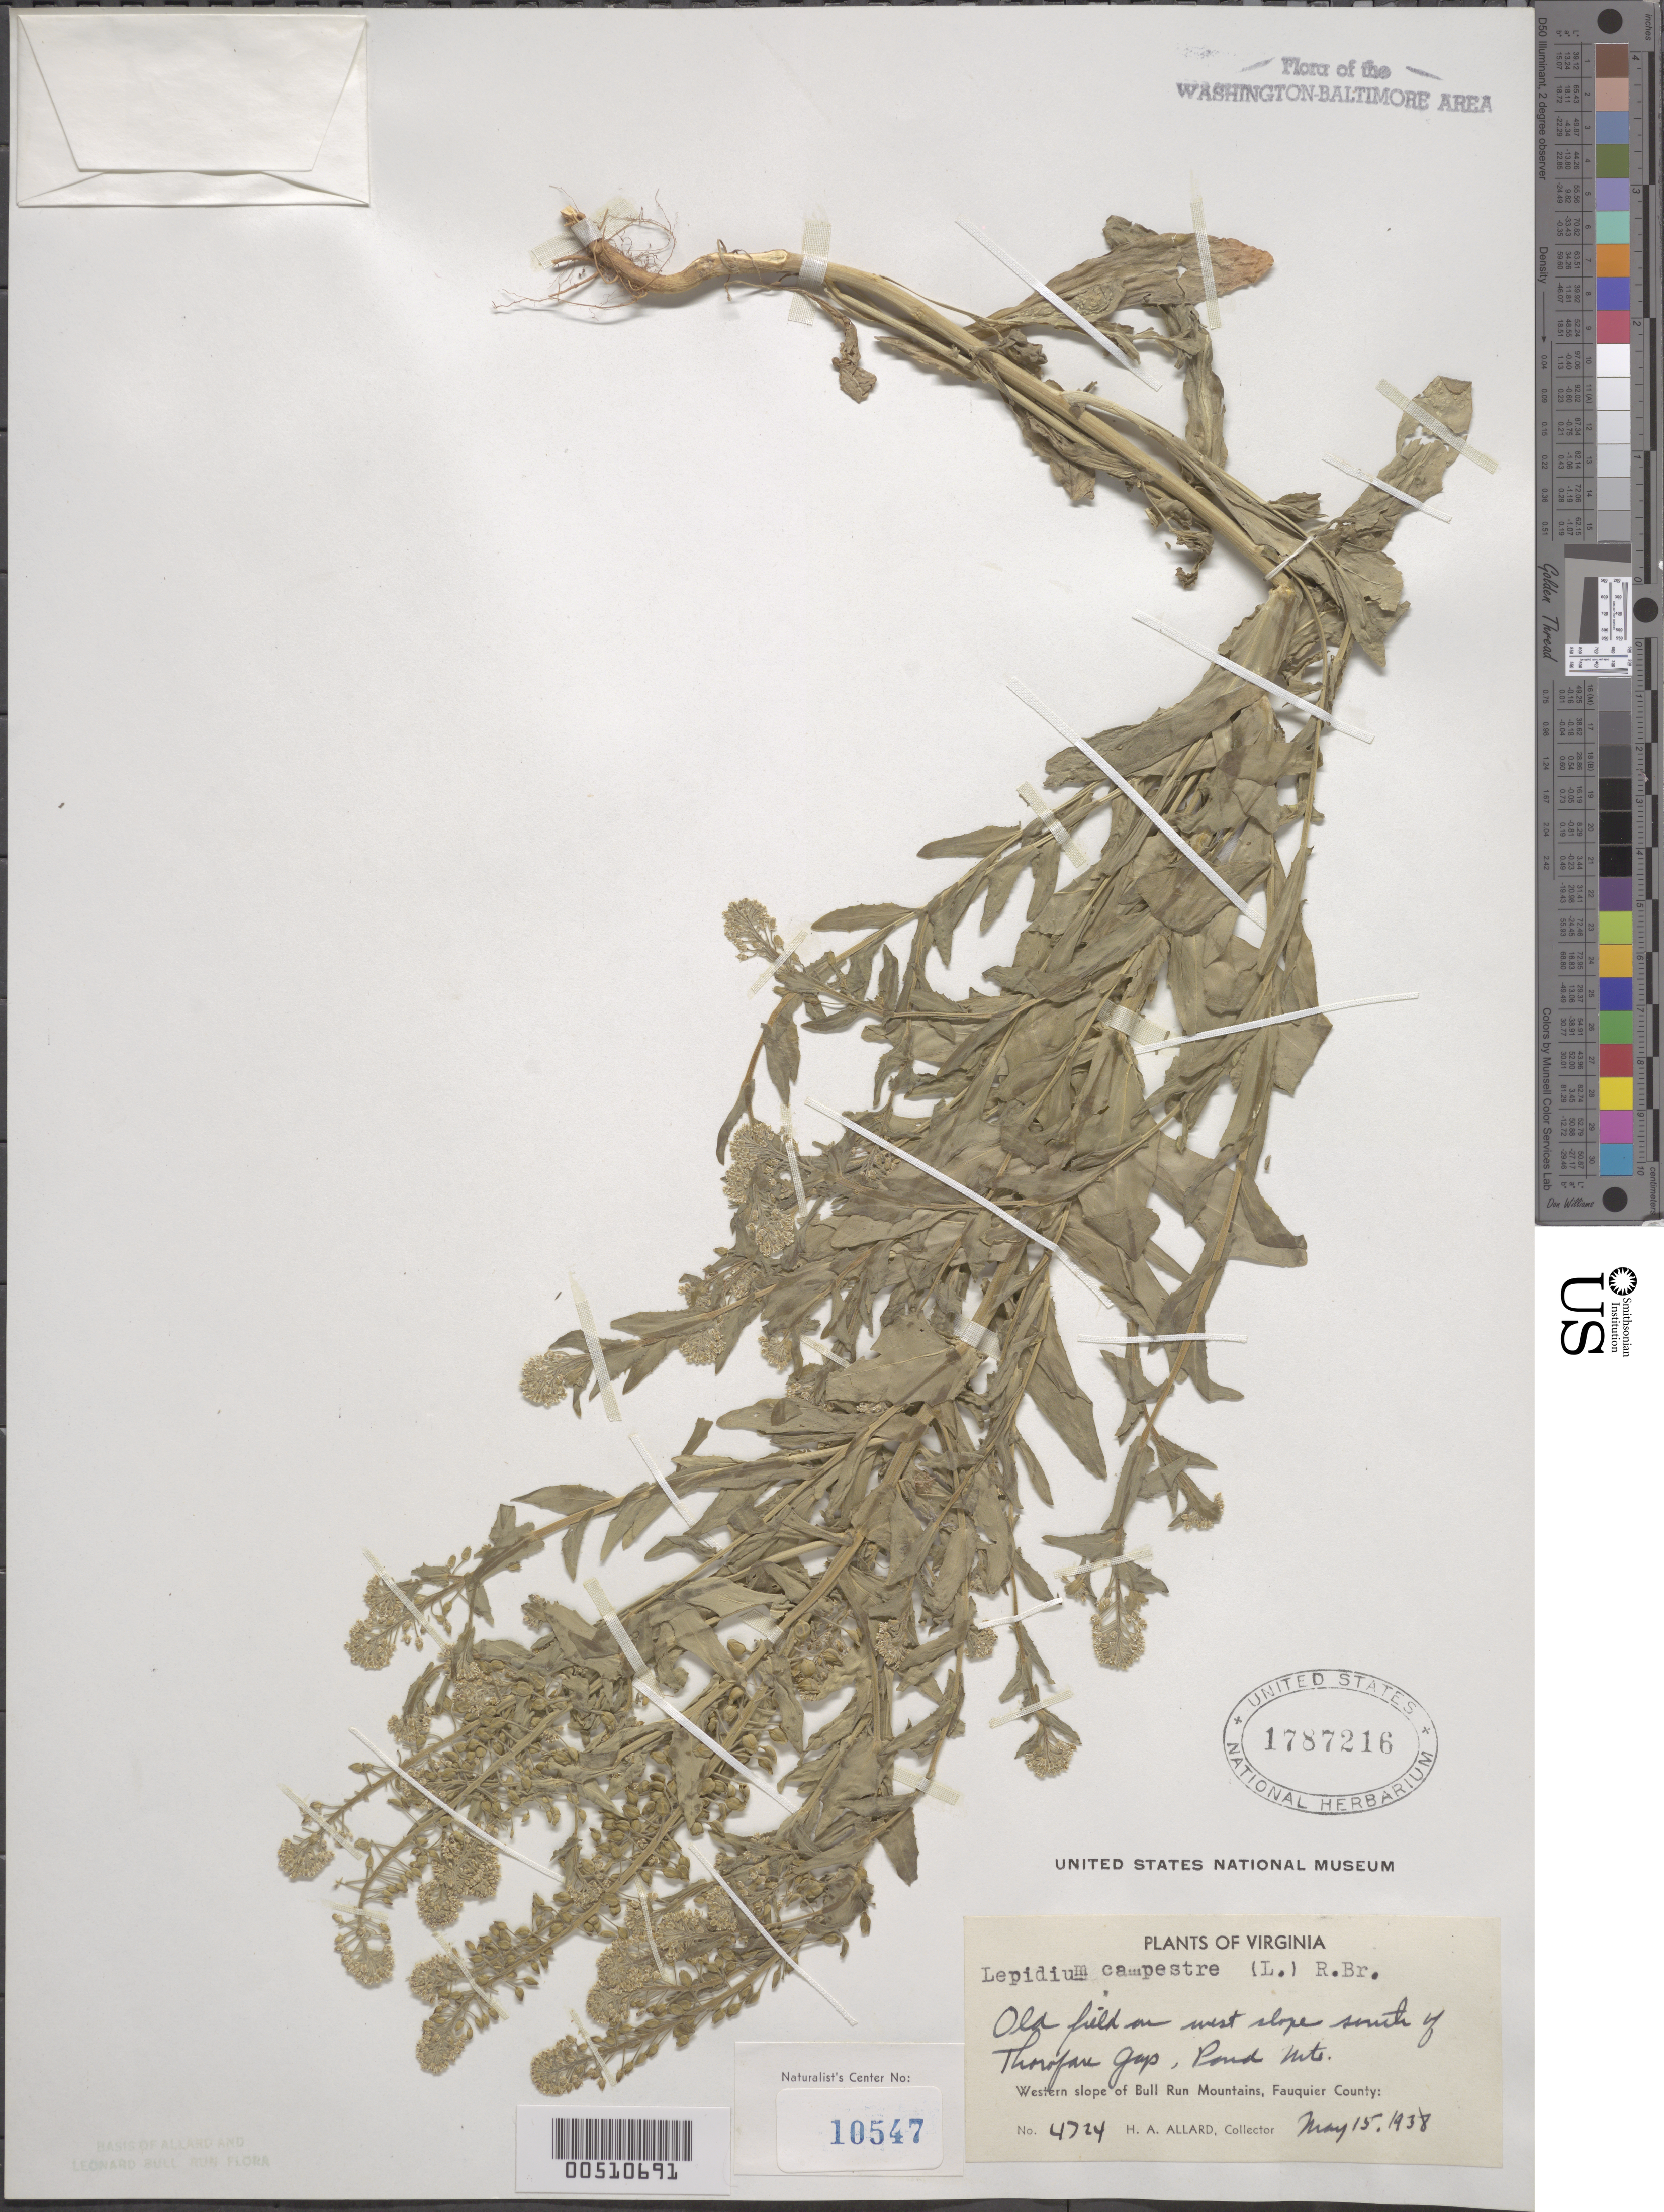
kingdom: Plantae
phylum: Tracheophyta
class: Magnoliopsida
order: Brassicales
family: Brassicaceae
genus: Lepidium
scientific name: Lepidium campestre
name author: (L.) W.T. Aiton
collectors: H. A. Allard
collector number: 4724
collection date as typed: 15 May 1938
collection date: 1938-05-15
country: United States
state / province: Virginia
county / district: Fauquier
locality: S of Thorofare Gap, Pond Mts., W Slope of Bull Run Mts. Bull Run Mts.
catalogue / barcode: US 1787216